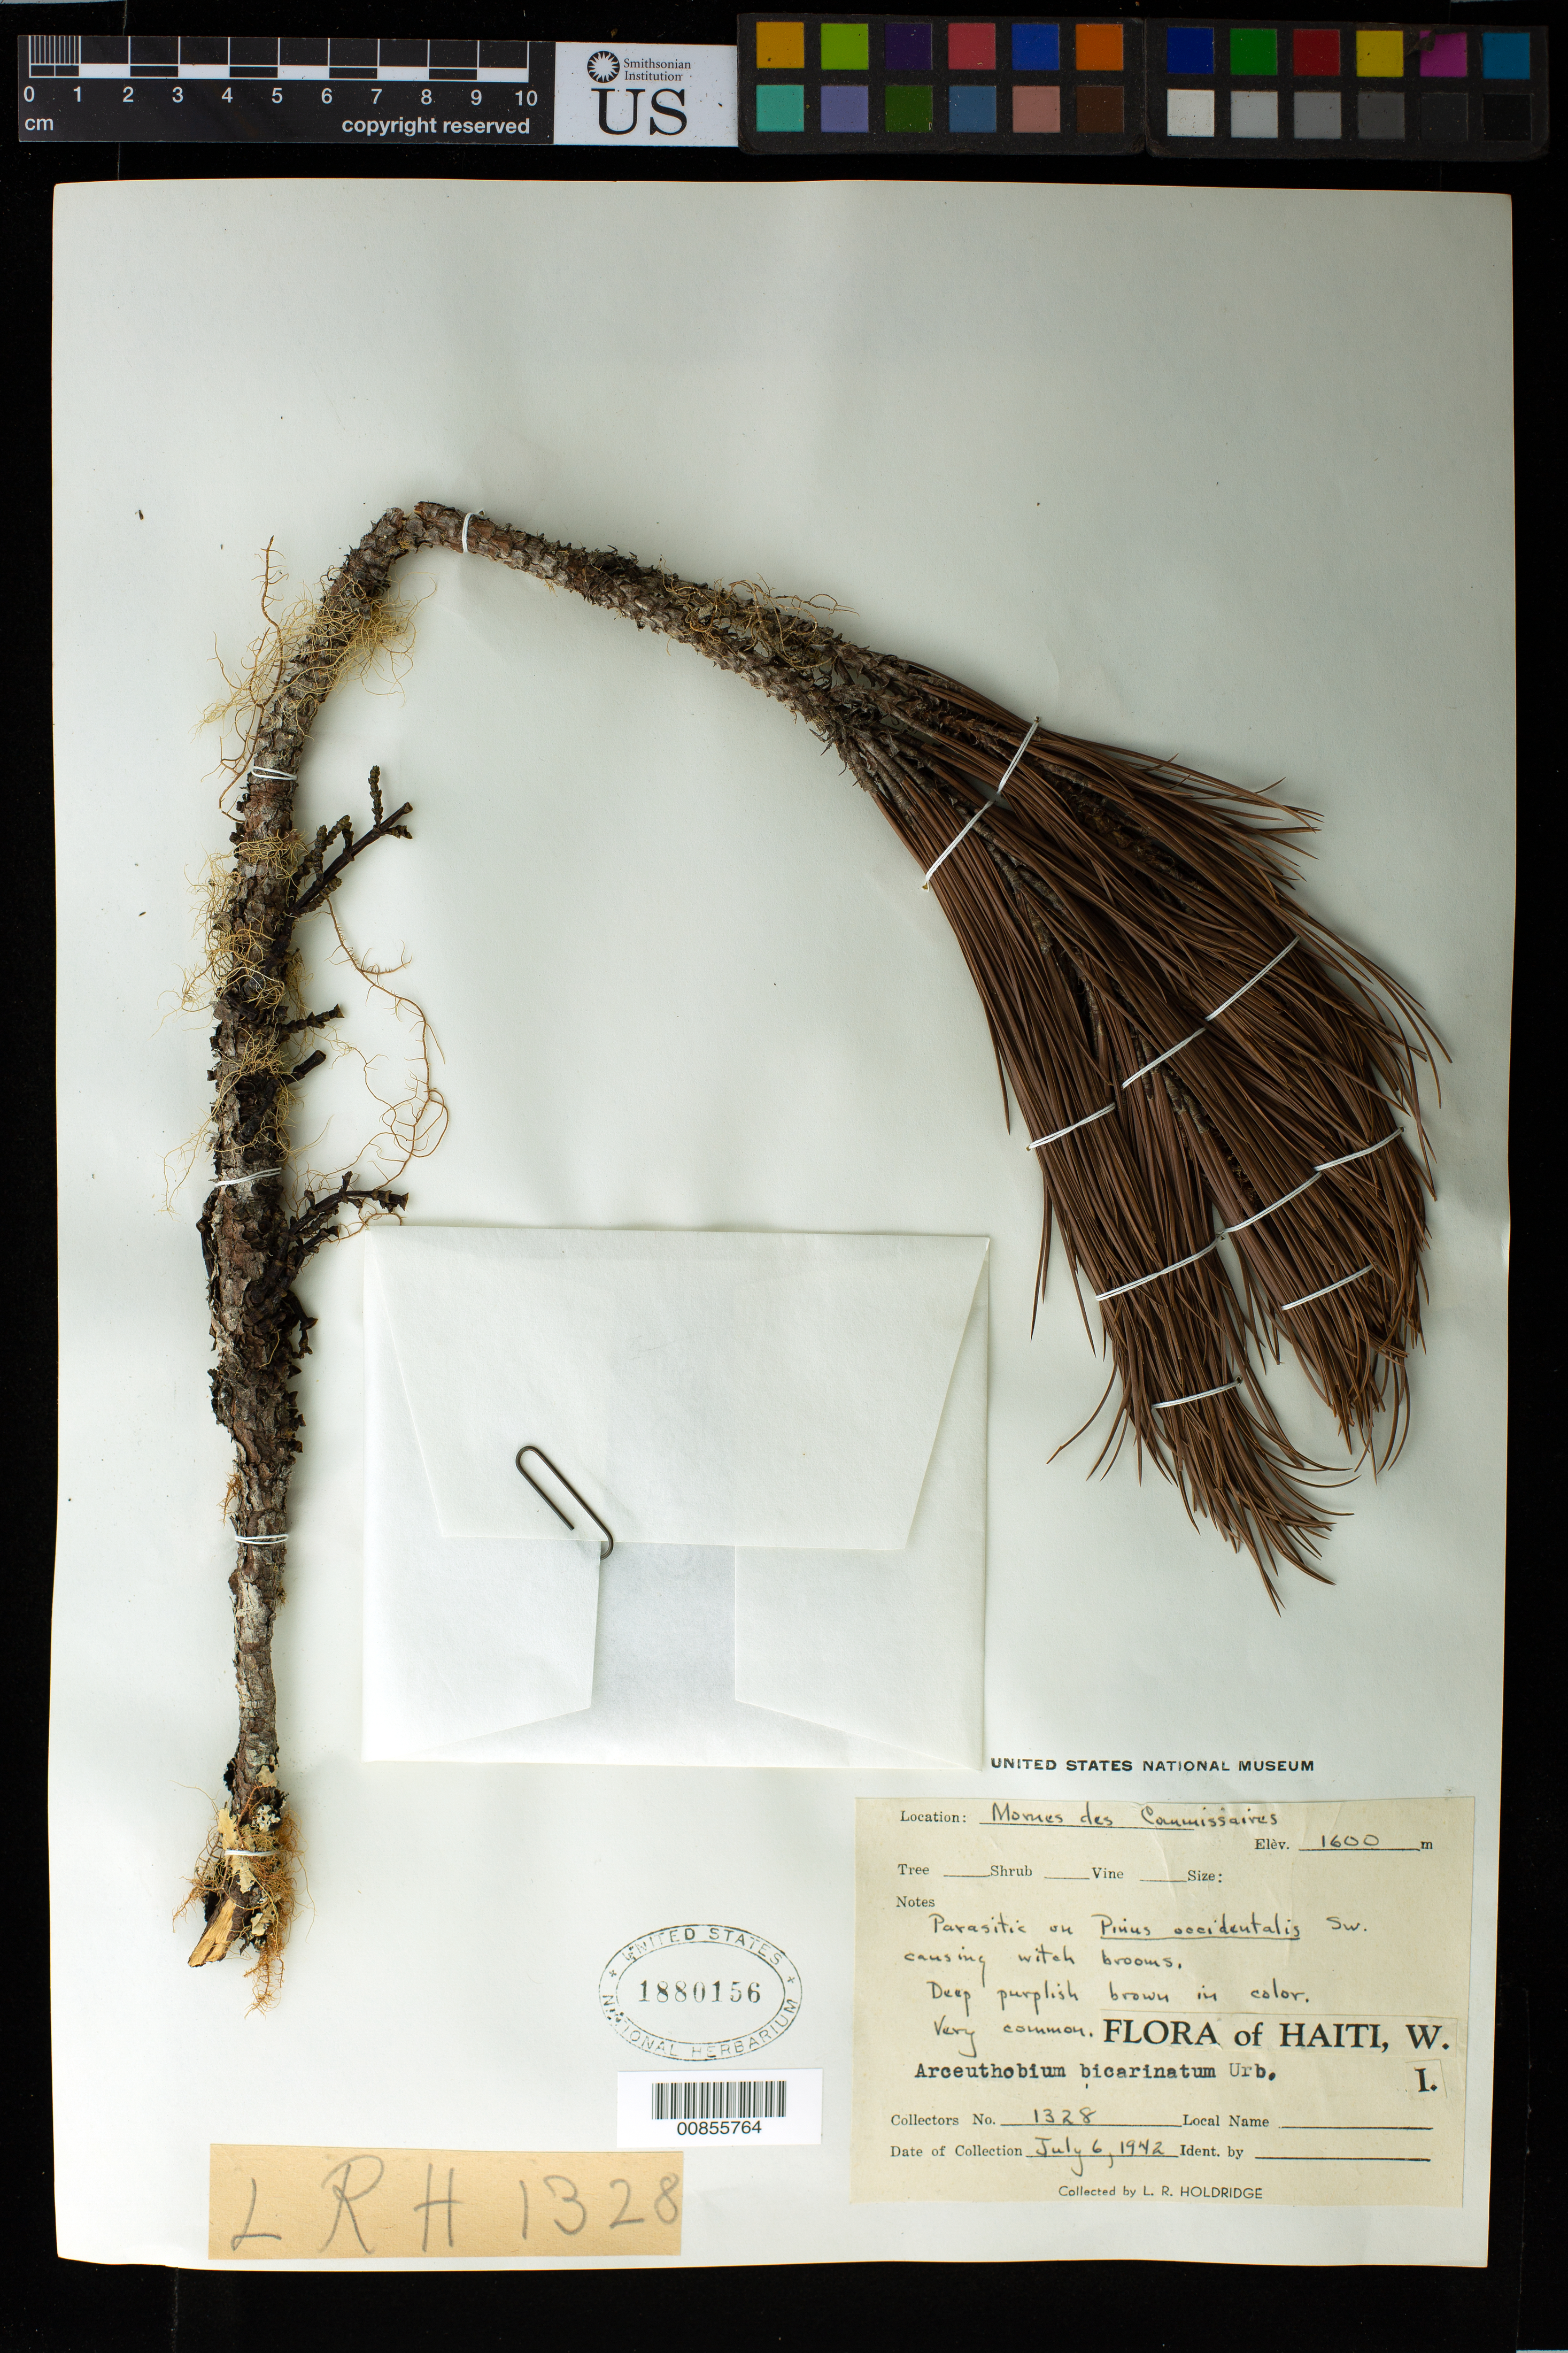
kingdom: Plantae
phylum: Tracheophyta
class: Magnoliopsida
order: Santalales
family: Viscaceae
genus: Arceuthobium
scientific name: Arceuthobium bicarinatum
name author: Urb.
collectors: L. Holdridge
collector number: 1328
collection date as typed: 06 Jul 1942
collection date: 1942-07-06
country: Haiti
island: Hispaniola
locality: Mornes des Commissaires.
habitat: In Pinus occidentalis Sw.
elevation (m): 1600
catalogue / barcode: US 1880156